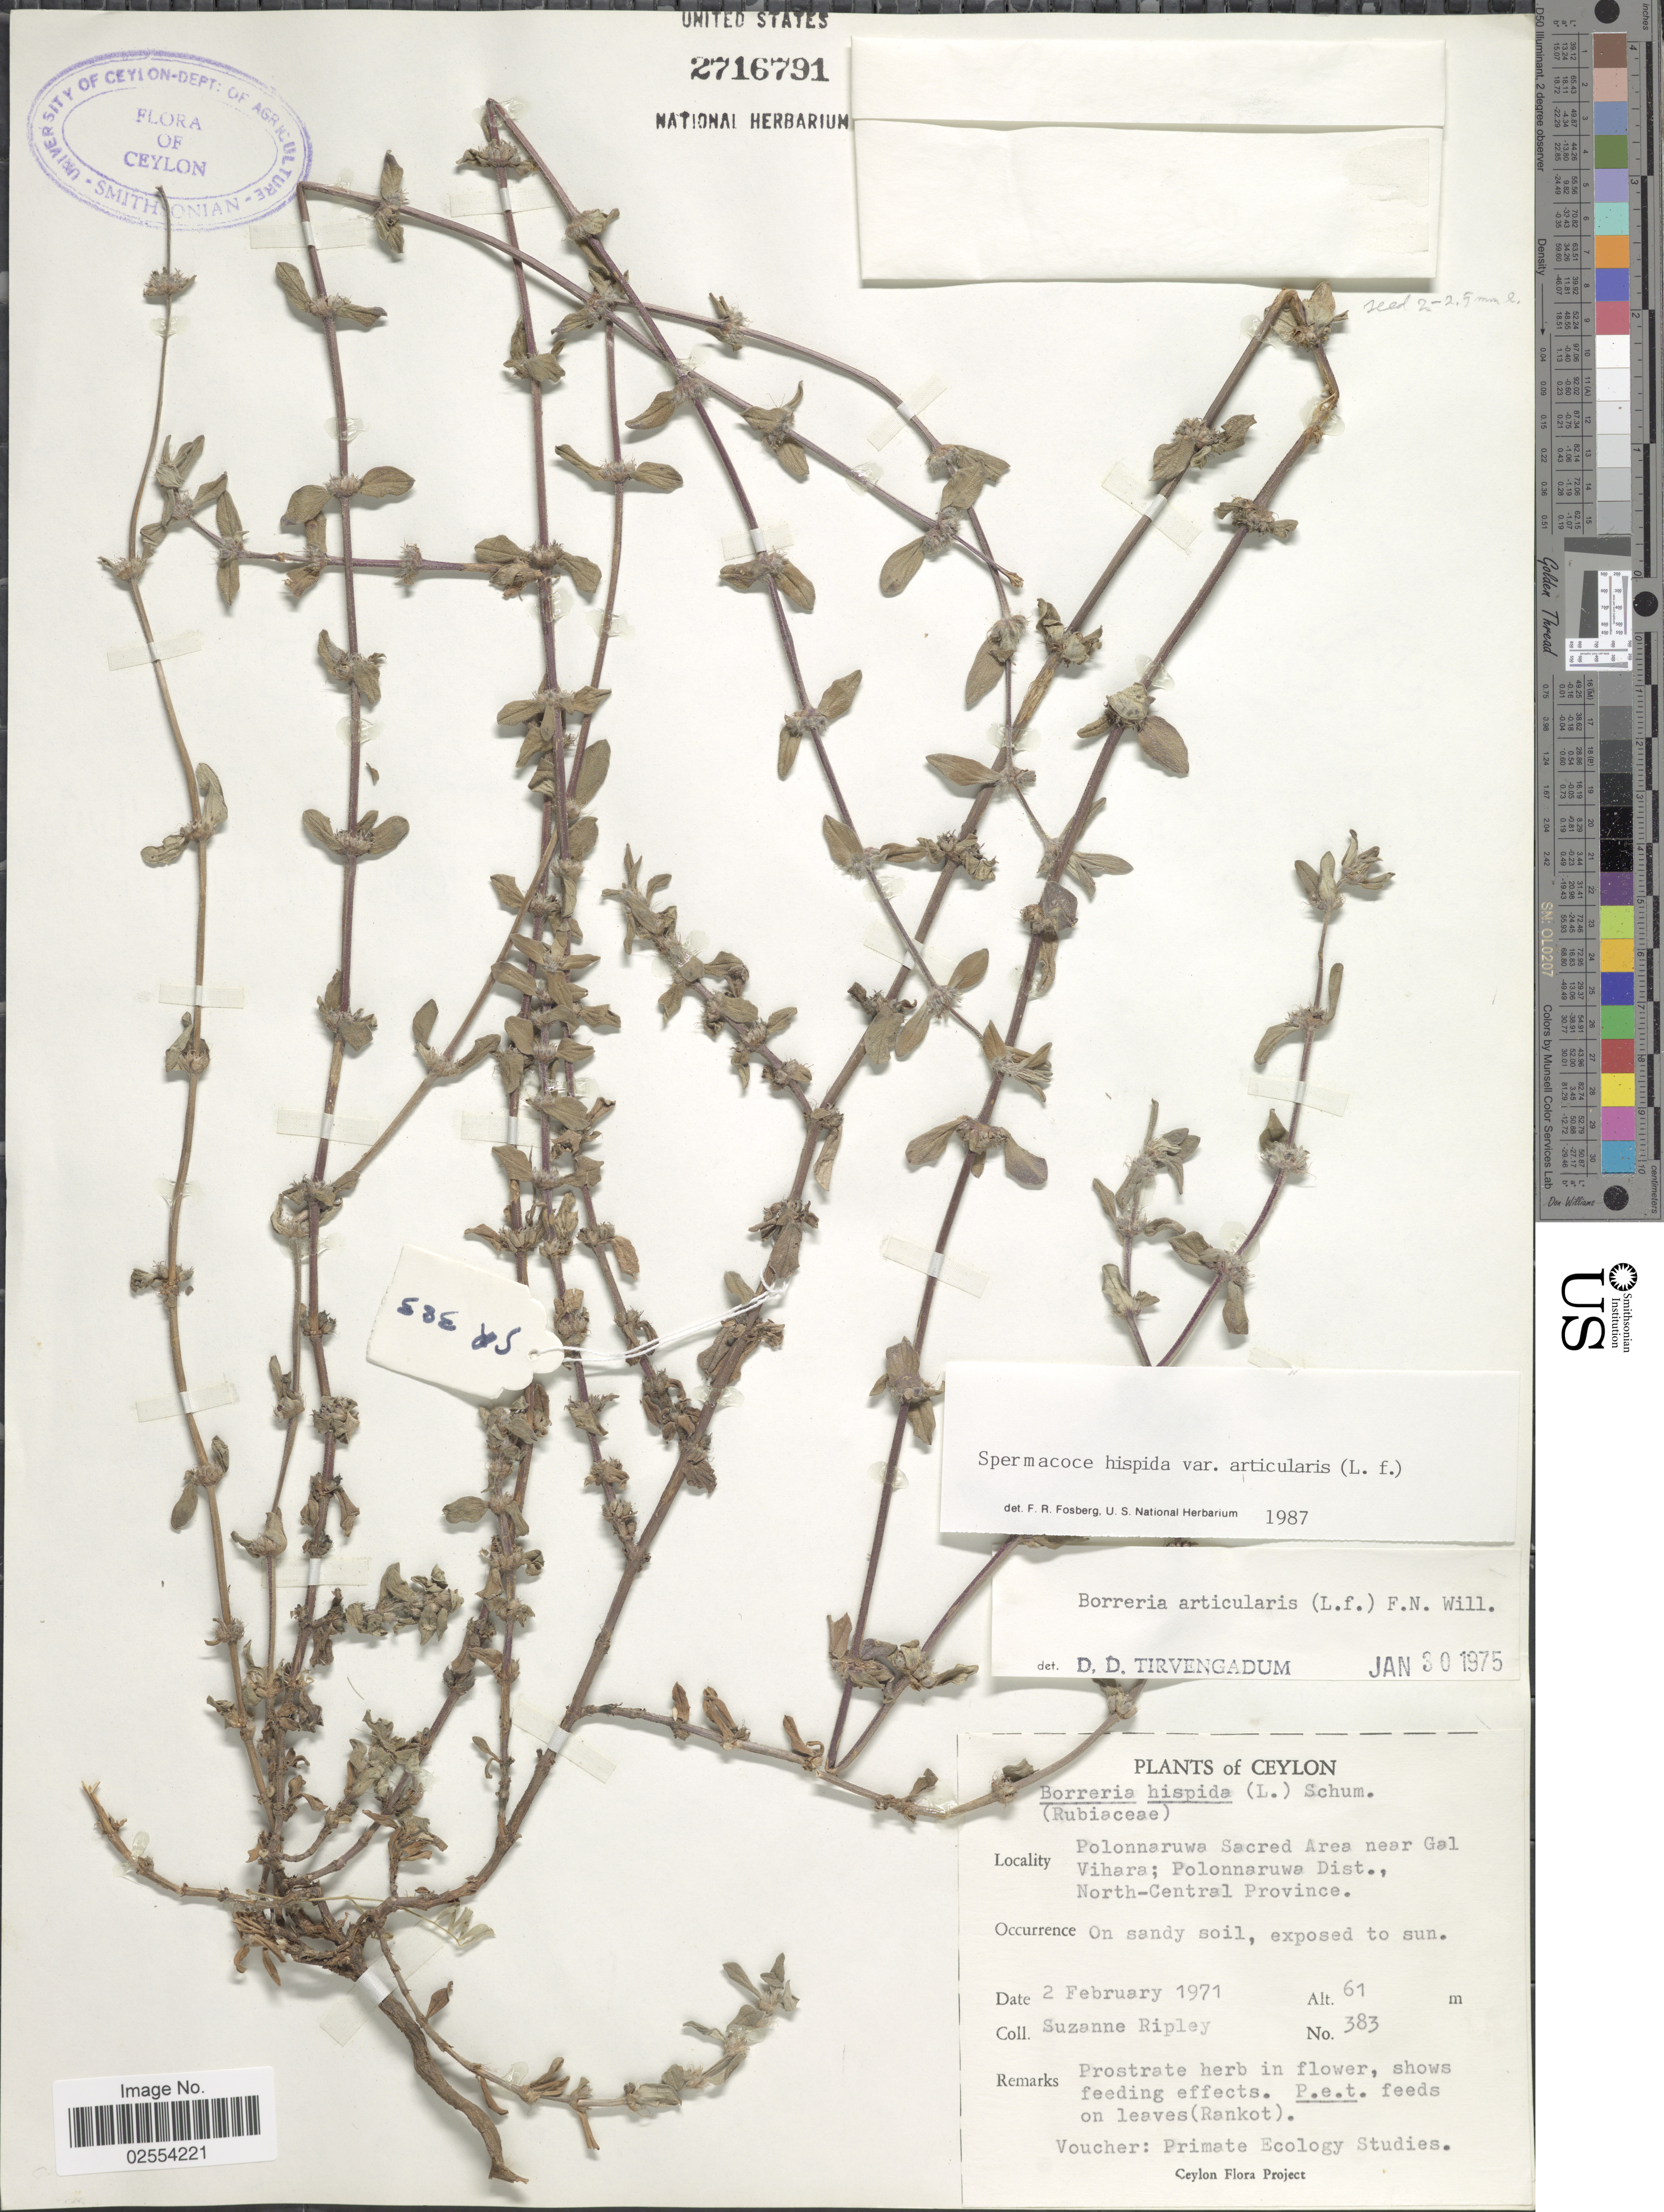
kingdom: Plantae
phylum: Tracheophyta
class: Magnoliopsida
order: Gentianales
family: Rubiaceae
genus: Spermacoce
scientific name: Spermacoce articularis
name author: L. f.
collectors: S. Ripley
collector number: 383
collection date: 1971-02-02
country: Sri Lanka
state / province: North Central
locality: Ceylon, Polonnaruwa Sacred Area near Gal Vihara; Polonnaruwa Dist.,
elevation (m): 61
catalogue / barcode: US 2716791